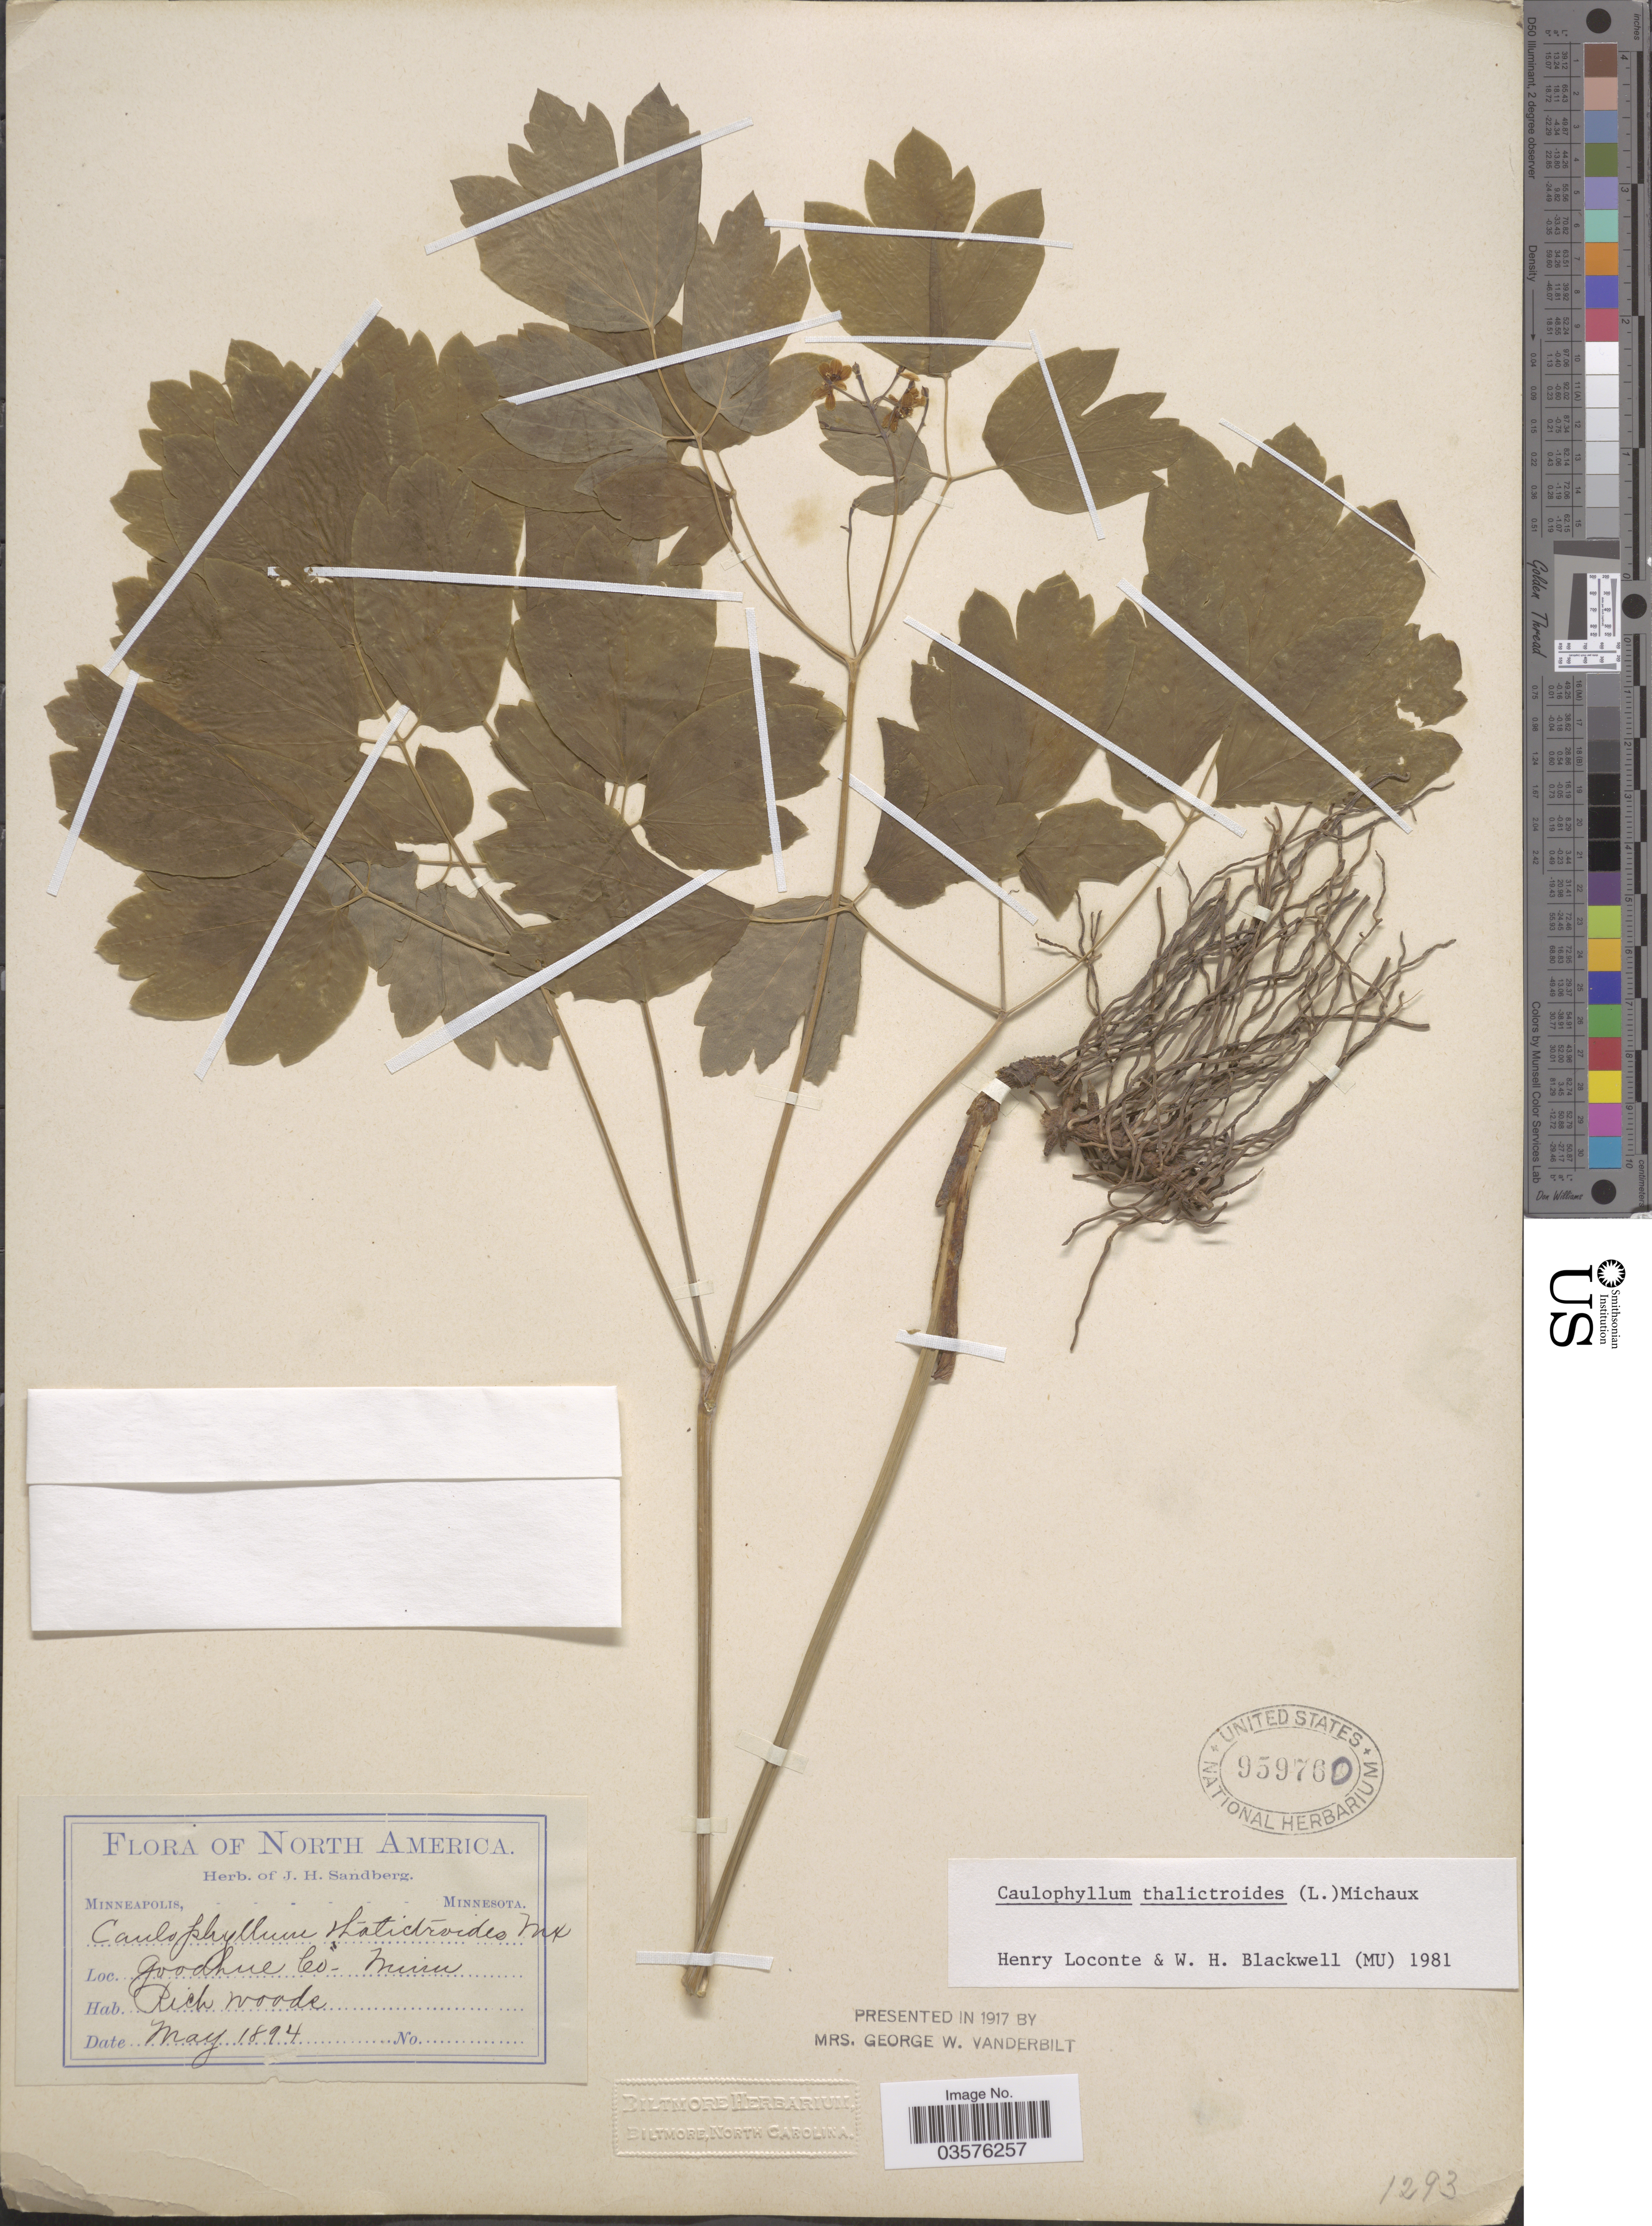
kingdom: Plantae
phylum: Tracheophyta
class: Magnoliopsida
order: Ranunculales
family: Berberidaceae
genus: Caulophyllum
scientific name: Caulophyllum thalictroides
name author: (L.) Michx.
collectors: ex. herb. J. H. Sandberg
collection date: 1894-05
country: United States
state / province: Minnesota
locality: Goodhue Co.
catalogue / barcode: US 959760